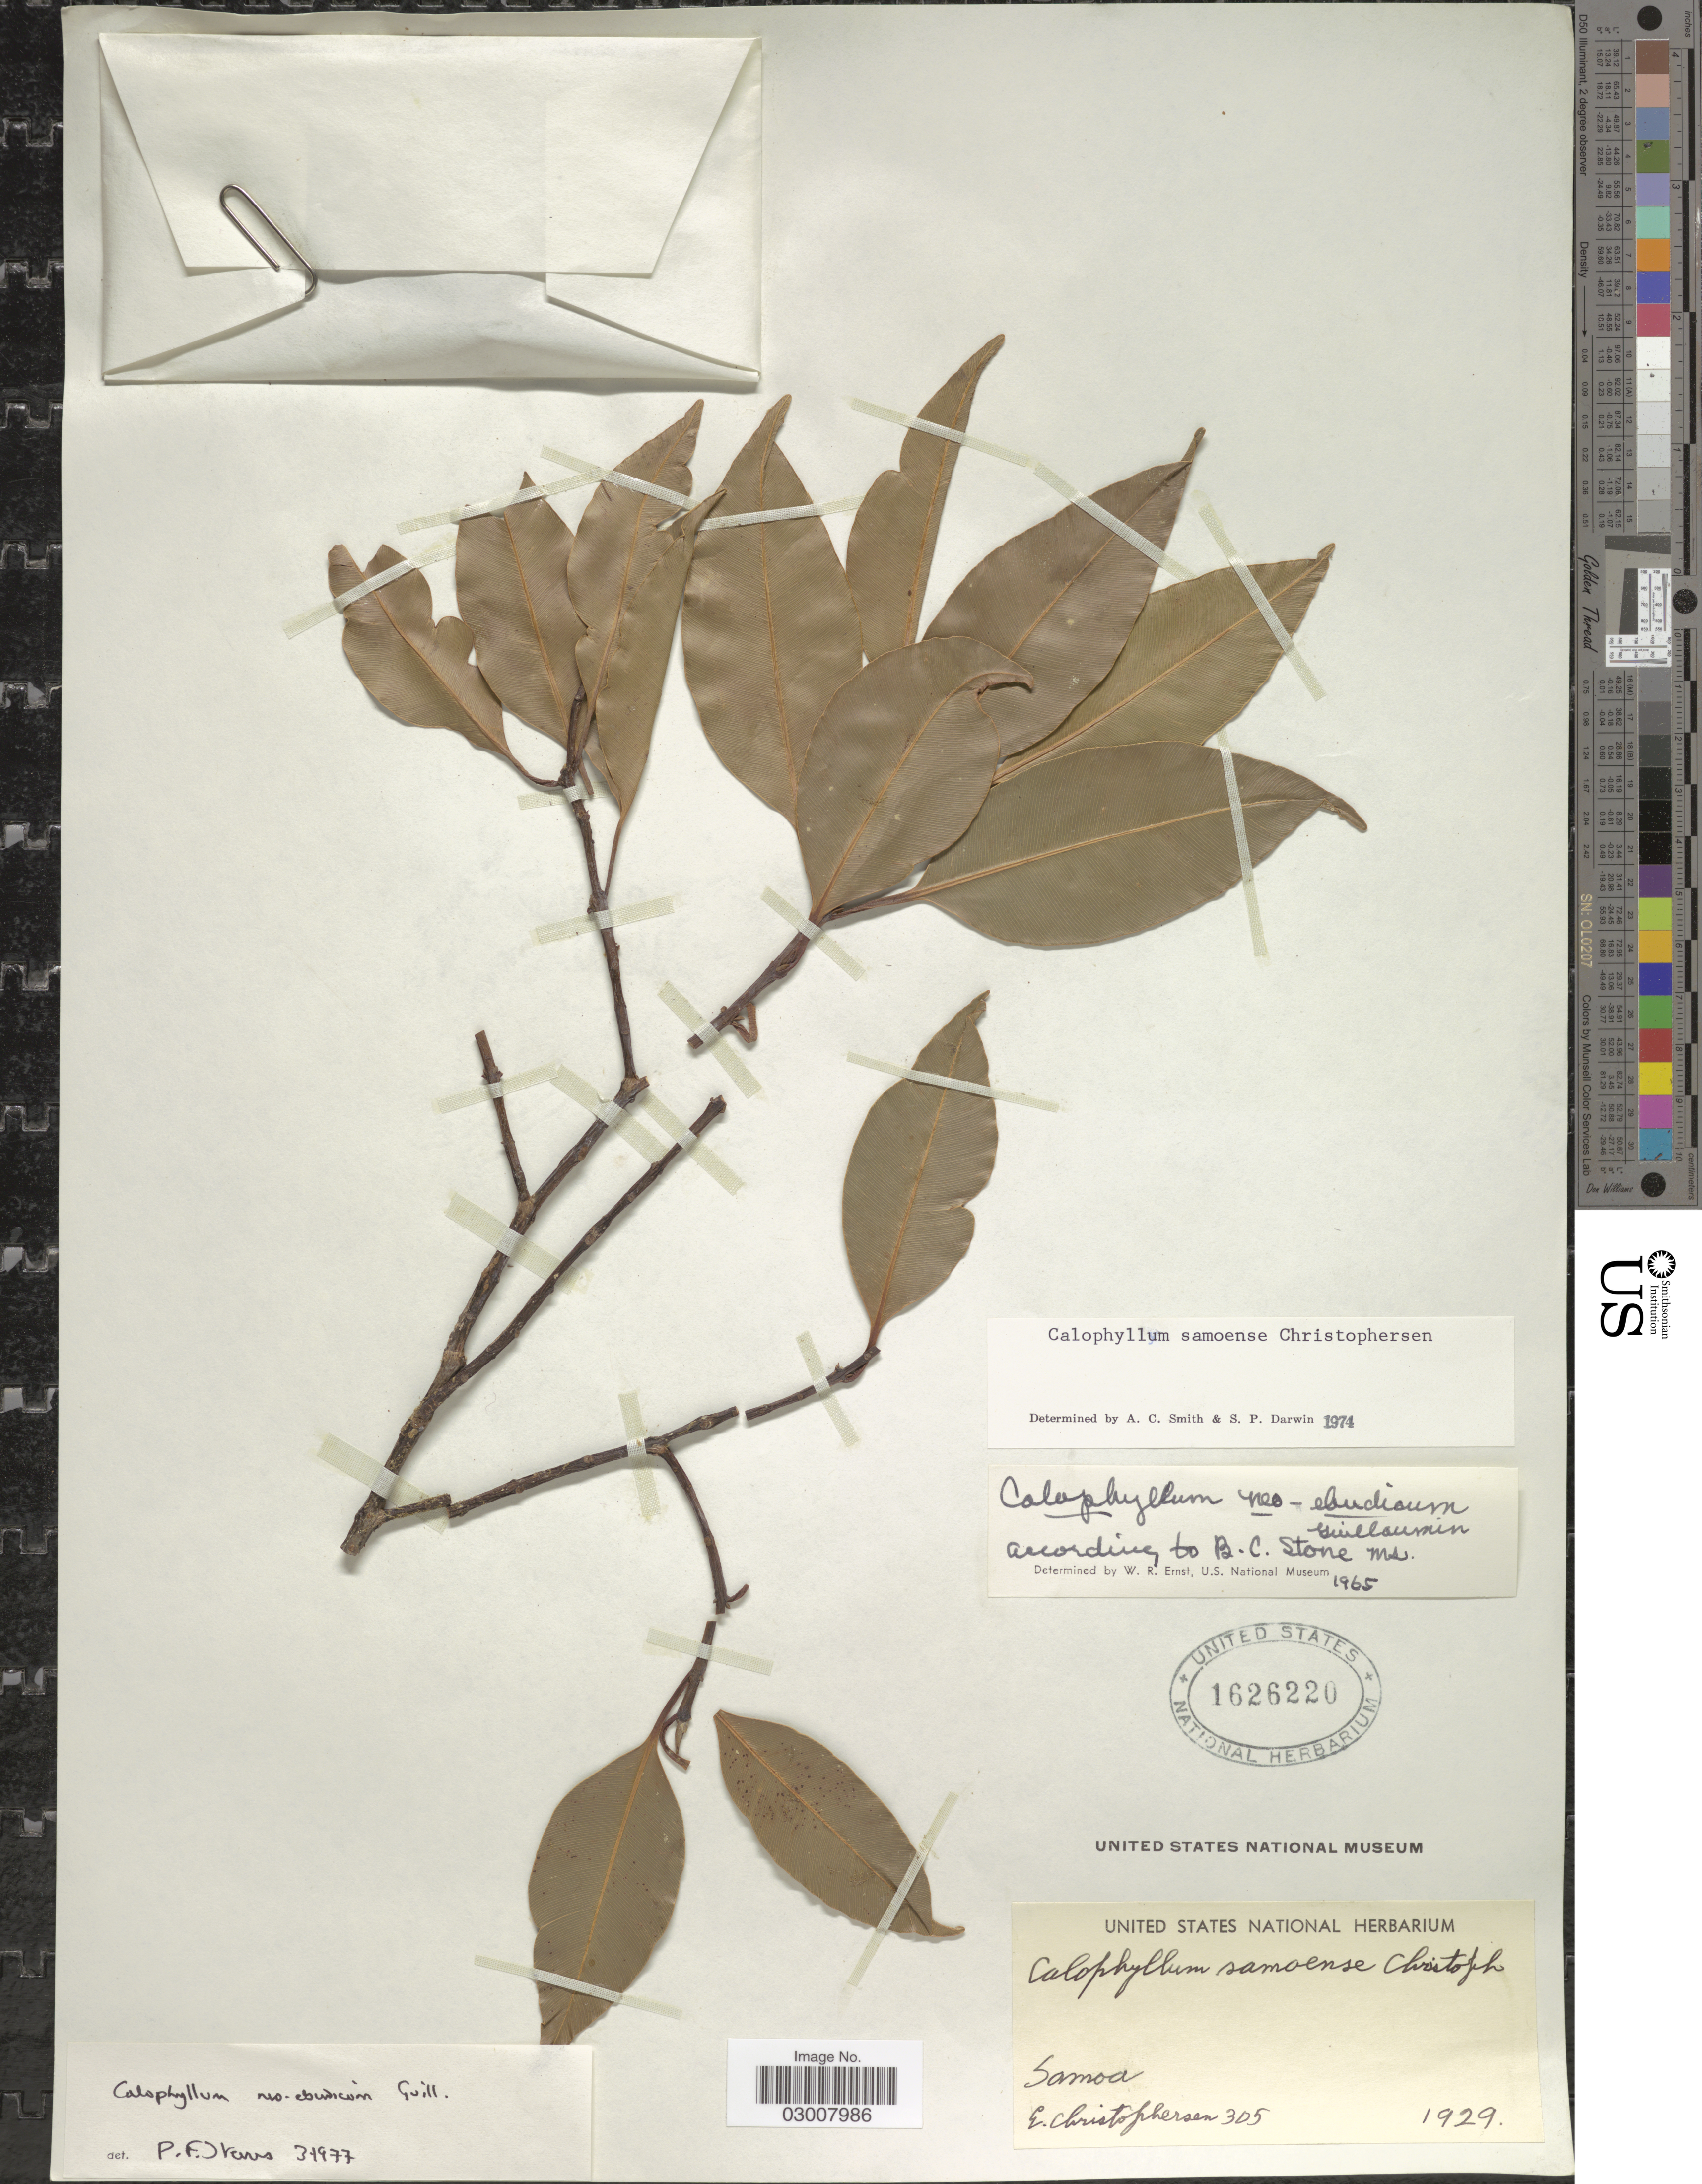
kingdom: Plantae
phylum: Tracheophyta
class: Magnoliopsida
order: Malpighiales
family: Calophyllaceae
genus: Calophyllum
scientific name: Calophyllum neoebudicum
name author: Guillaumin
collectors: E. Christophersen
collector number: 305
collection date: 1929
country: Samoa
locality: Samoa.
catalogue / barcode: US 1626220